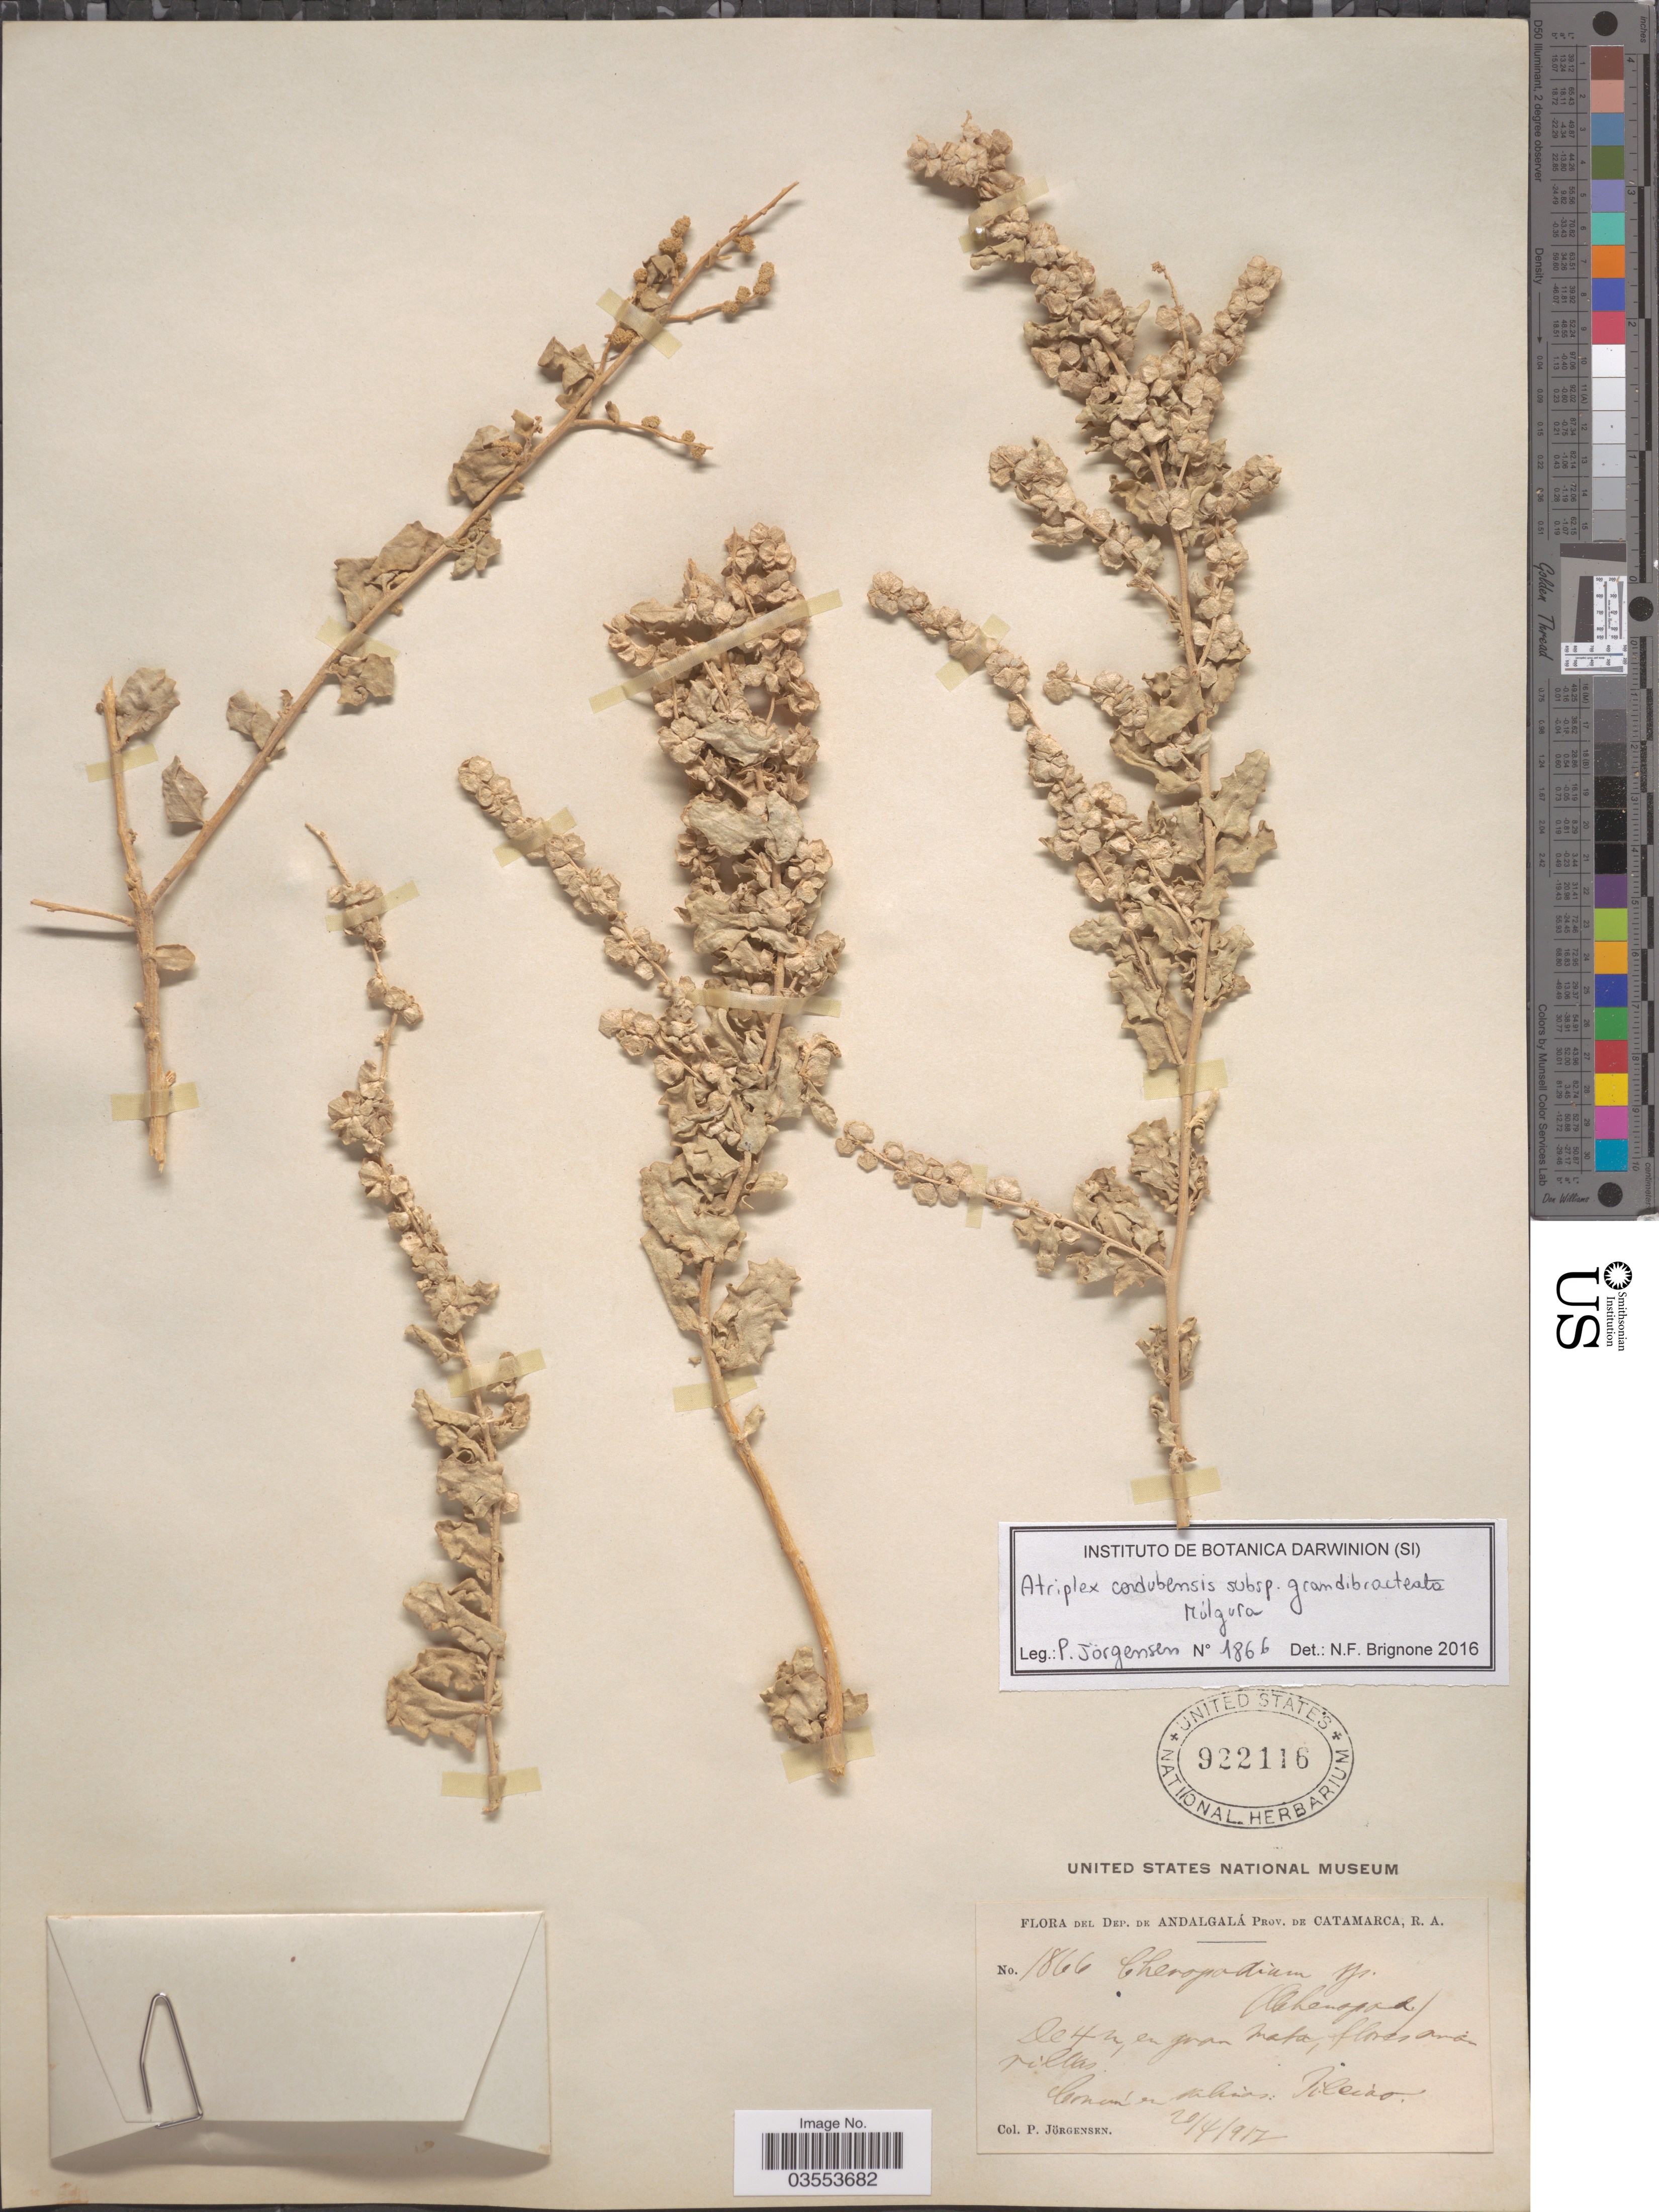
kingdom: Plantae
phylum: Tracheophyta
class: Magnoliopsida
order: Caryophyllales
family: Amaranthaceae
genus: Atriplex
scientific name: Atriplex sp.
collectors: P. Jörgensen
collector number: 1866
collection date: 1917-04-20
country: Argentina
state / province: Catamarca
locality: Dep. de Andalgalá. Comun en salinas: Pilciao.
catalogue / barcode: US 922116